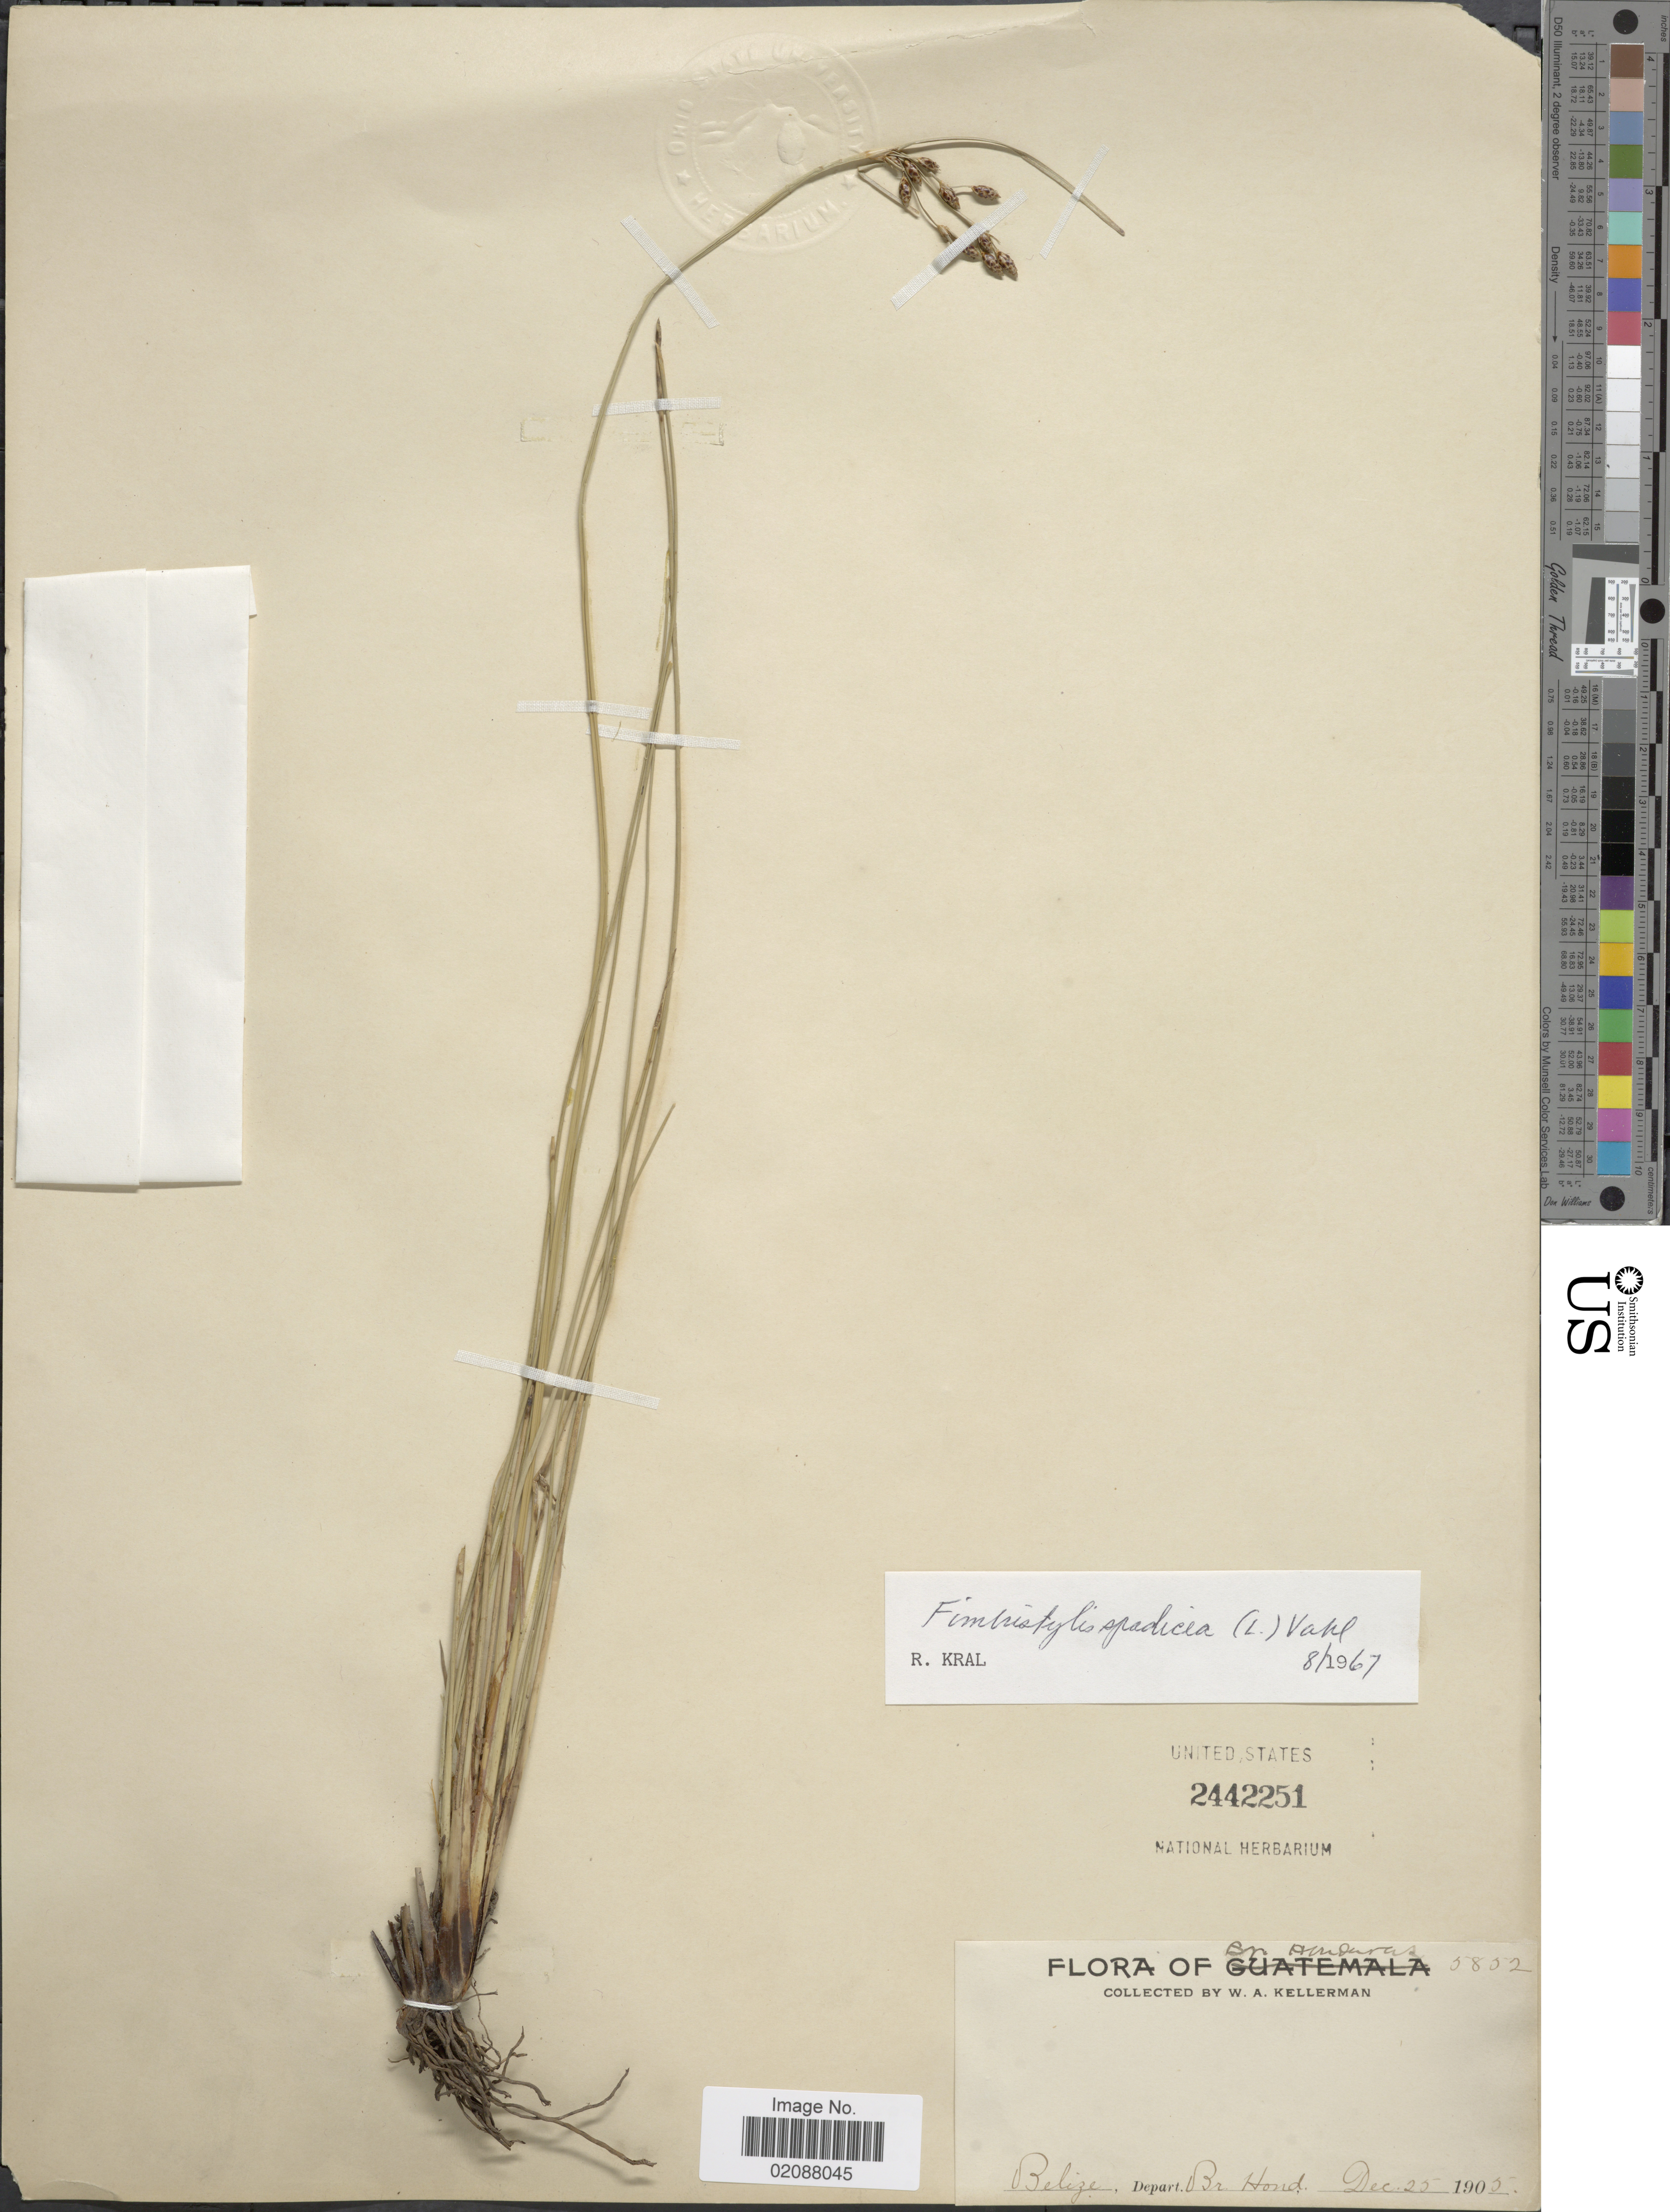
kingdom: Plantae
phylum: Tracheophyta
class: Liliopsida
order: Poales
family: Cyperaceae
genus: Fimbristylis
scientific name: Fimbristylis spadicea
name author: (L.) Vahl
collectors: W. Kellerman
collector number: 5852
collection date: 1905-12-25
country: Belize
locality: Depart. Br. Honduras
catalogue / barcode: US 2442251